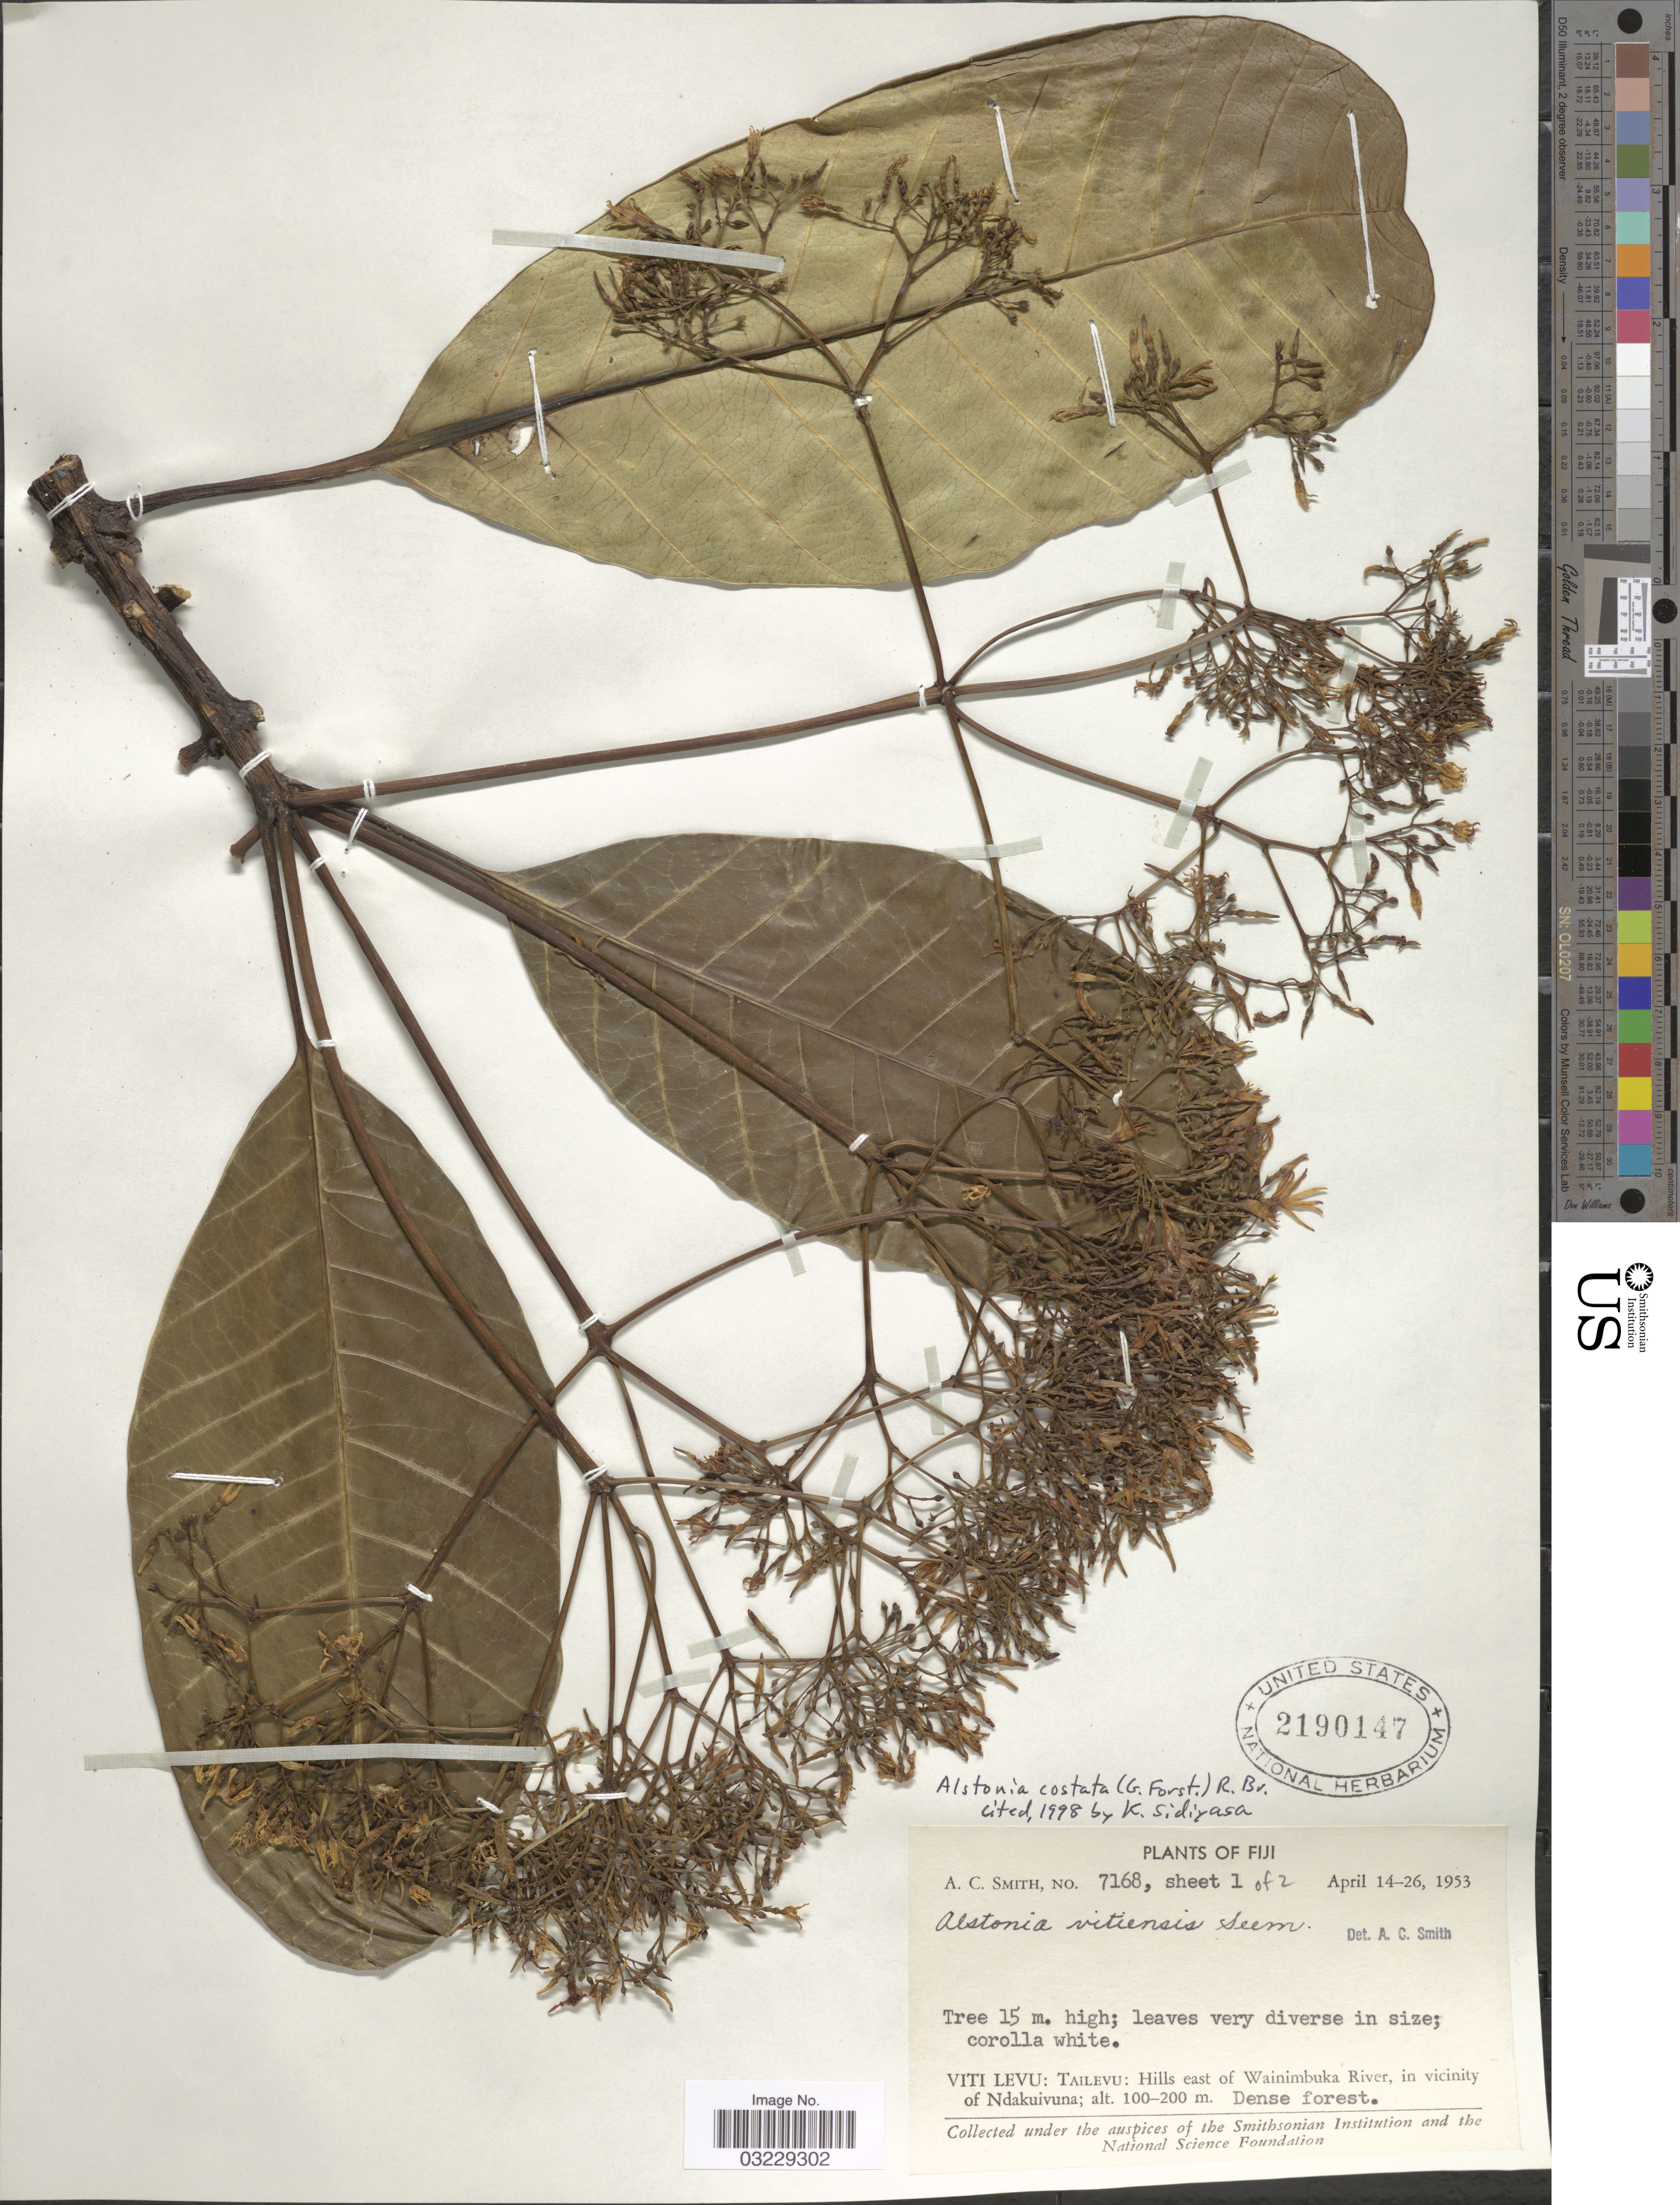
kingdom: Plantae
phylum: Tracheophyta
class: Magnoliopsida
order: Gentianales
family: Apocynaceae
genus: Alstonia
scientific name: Alstonia costata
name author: (G. Forst.) R. Br.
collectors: A. C. Smith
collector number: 7168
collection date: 1953-04-14/1953-04-26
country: Fiji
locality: Viti Levu: Tailevu: Hills east of Wainimbuka River, in vicinity of Ndakuivuna.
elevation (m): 100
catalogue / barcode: US 2190147